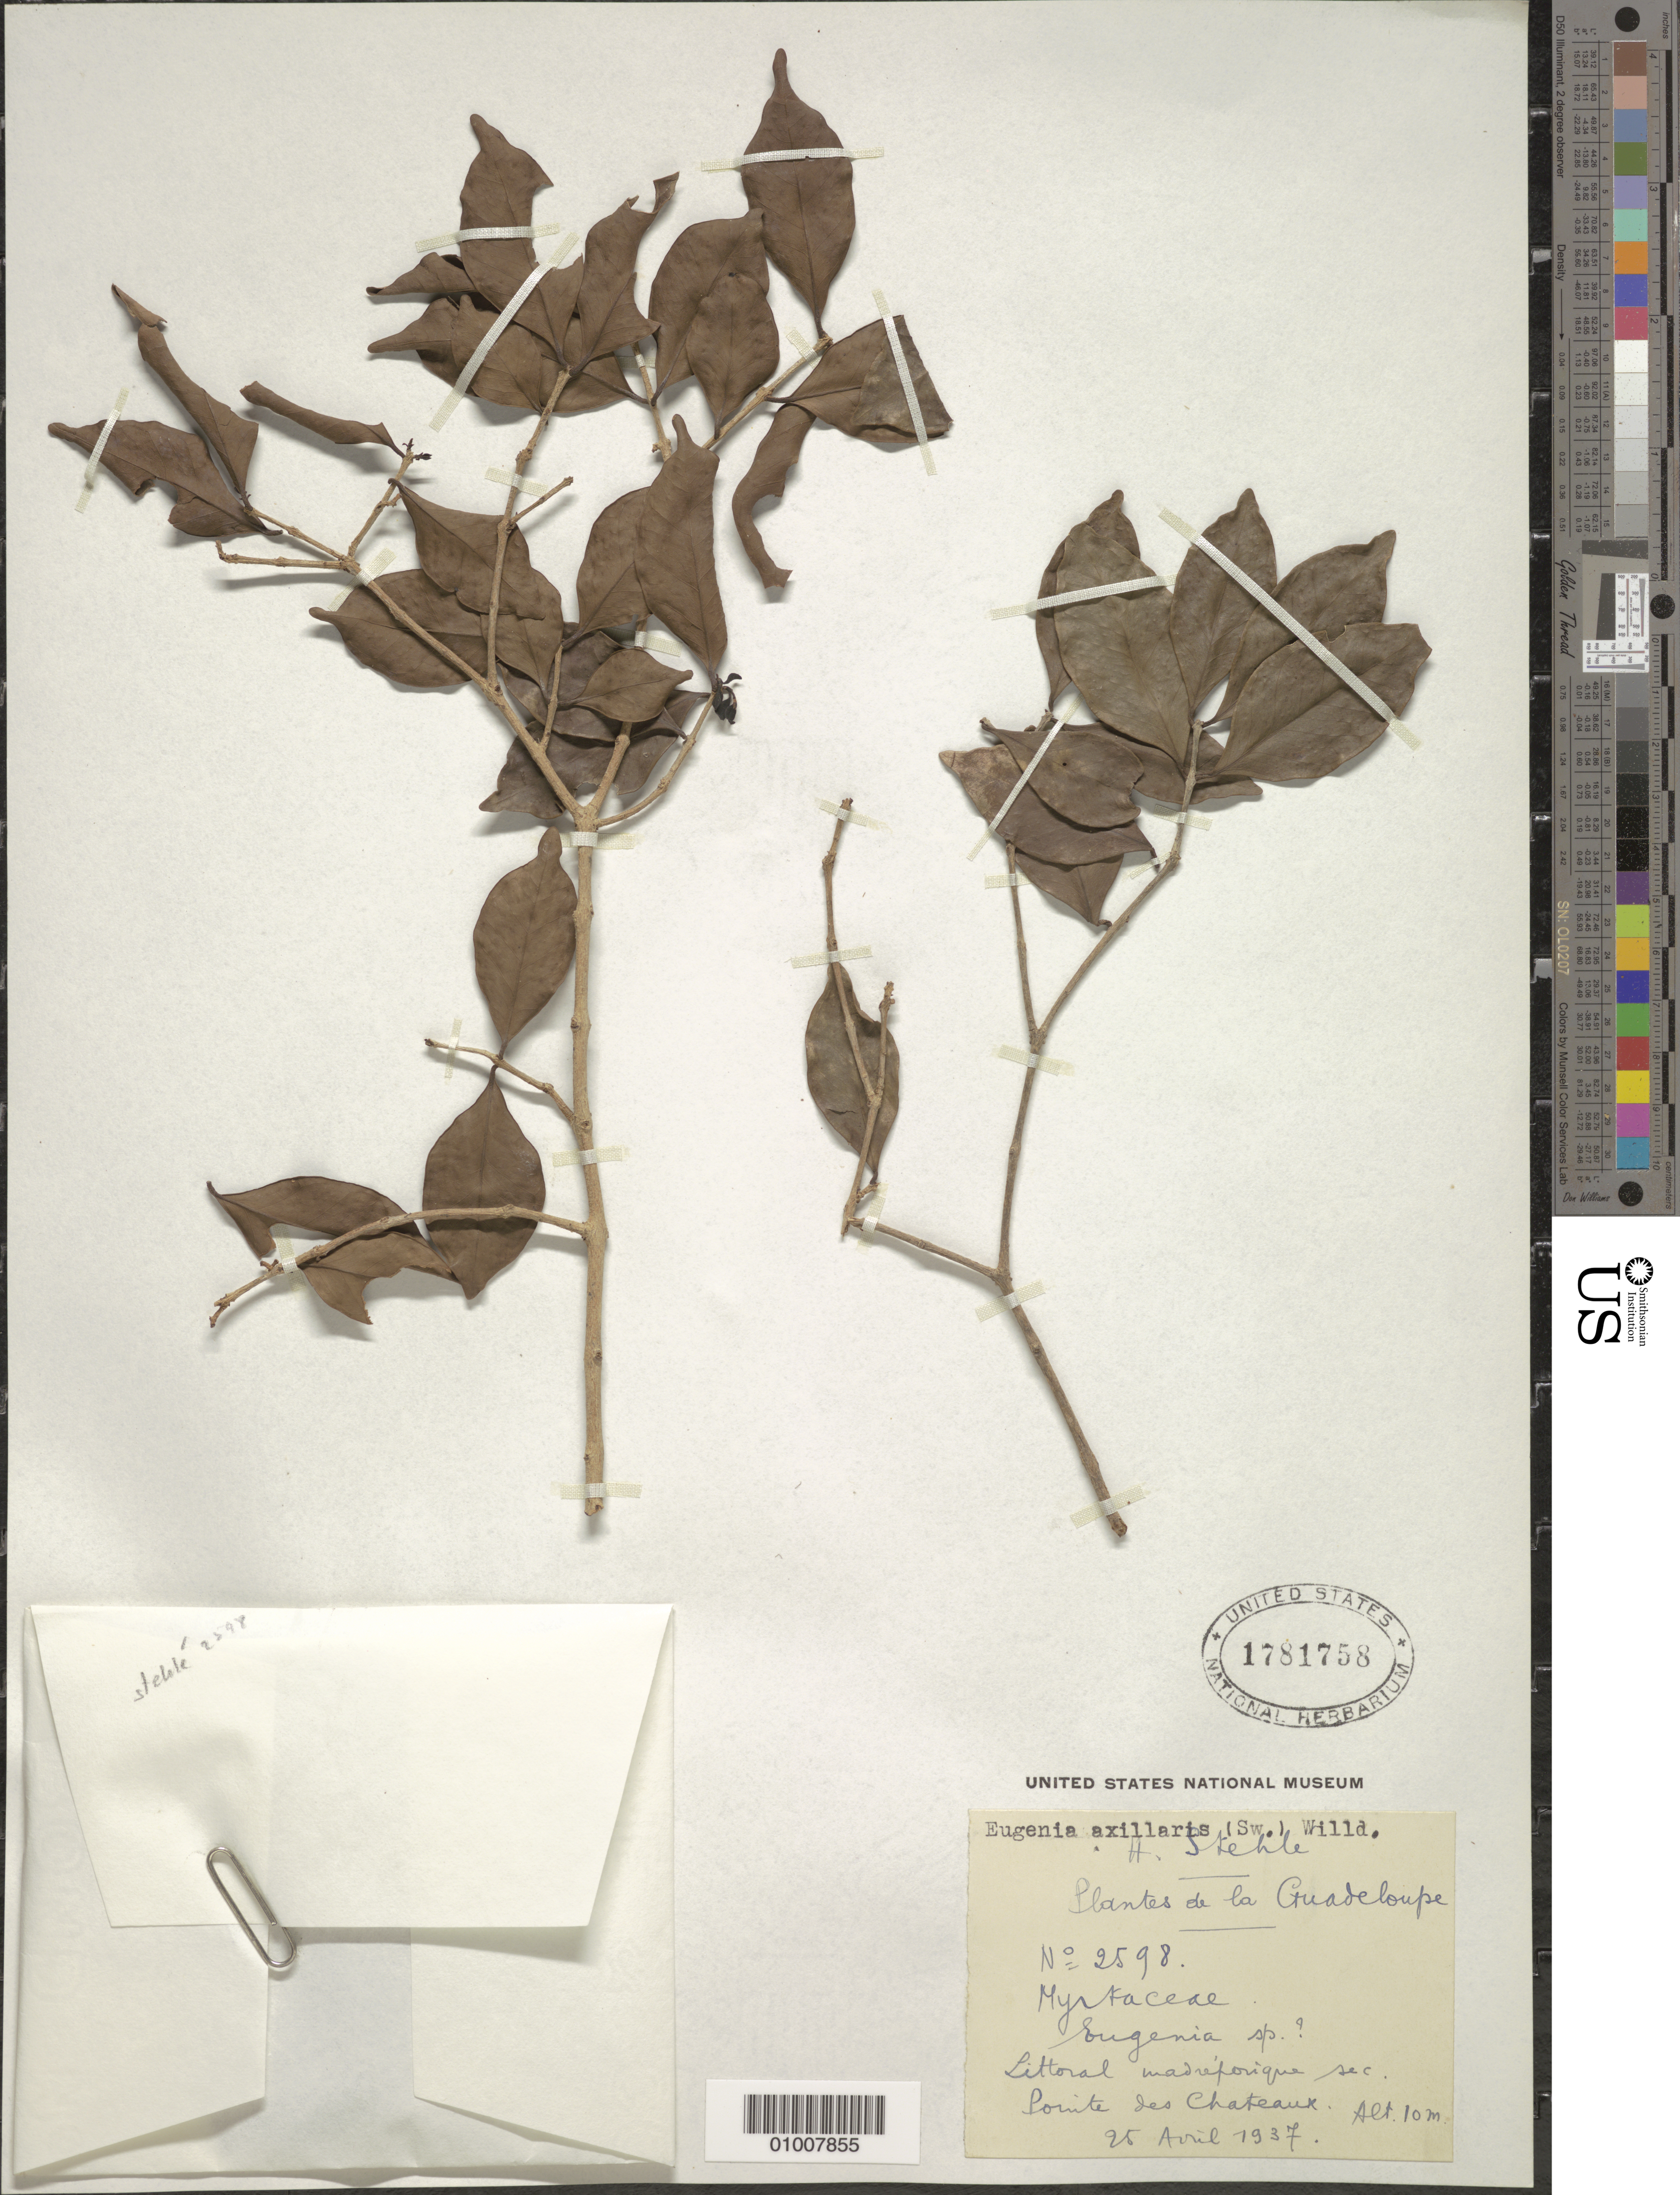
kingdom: Plantae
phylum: Tracheophyta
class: Magnoliopsida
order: Myrtales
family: Myrtaceae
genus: Eugenia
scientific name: Eugenia axillaris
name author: (Sw.) Willd.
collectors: H. Stehlé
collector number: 2598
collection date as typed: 25 Apr 1937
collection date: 1937-04-25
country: Guadeloupe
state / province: Grande-Terre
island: Grande Terre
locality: Pointe des Chateaux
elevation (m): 10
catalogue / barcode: US 1781758